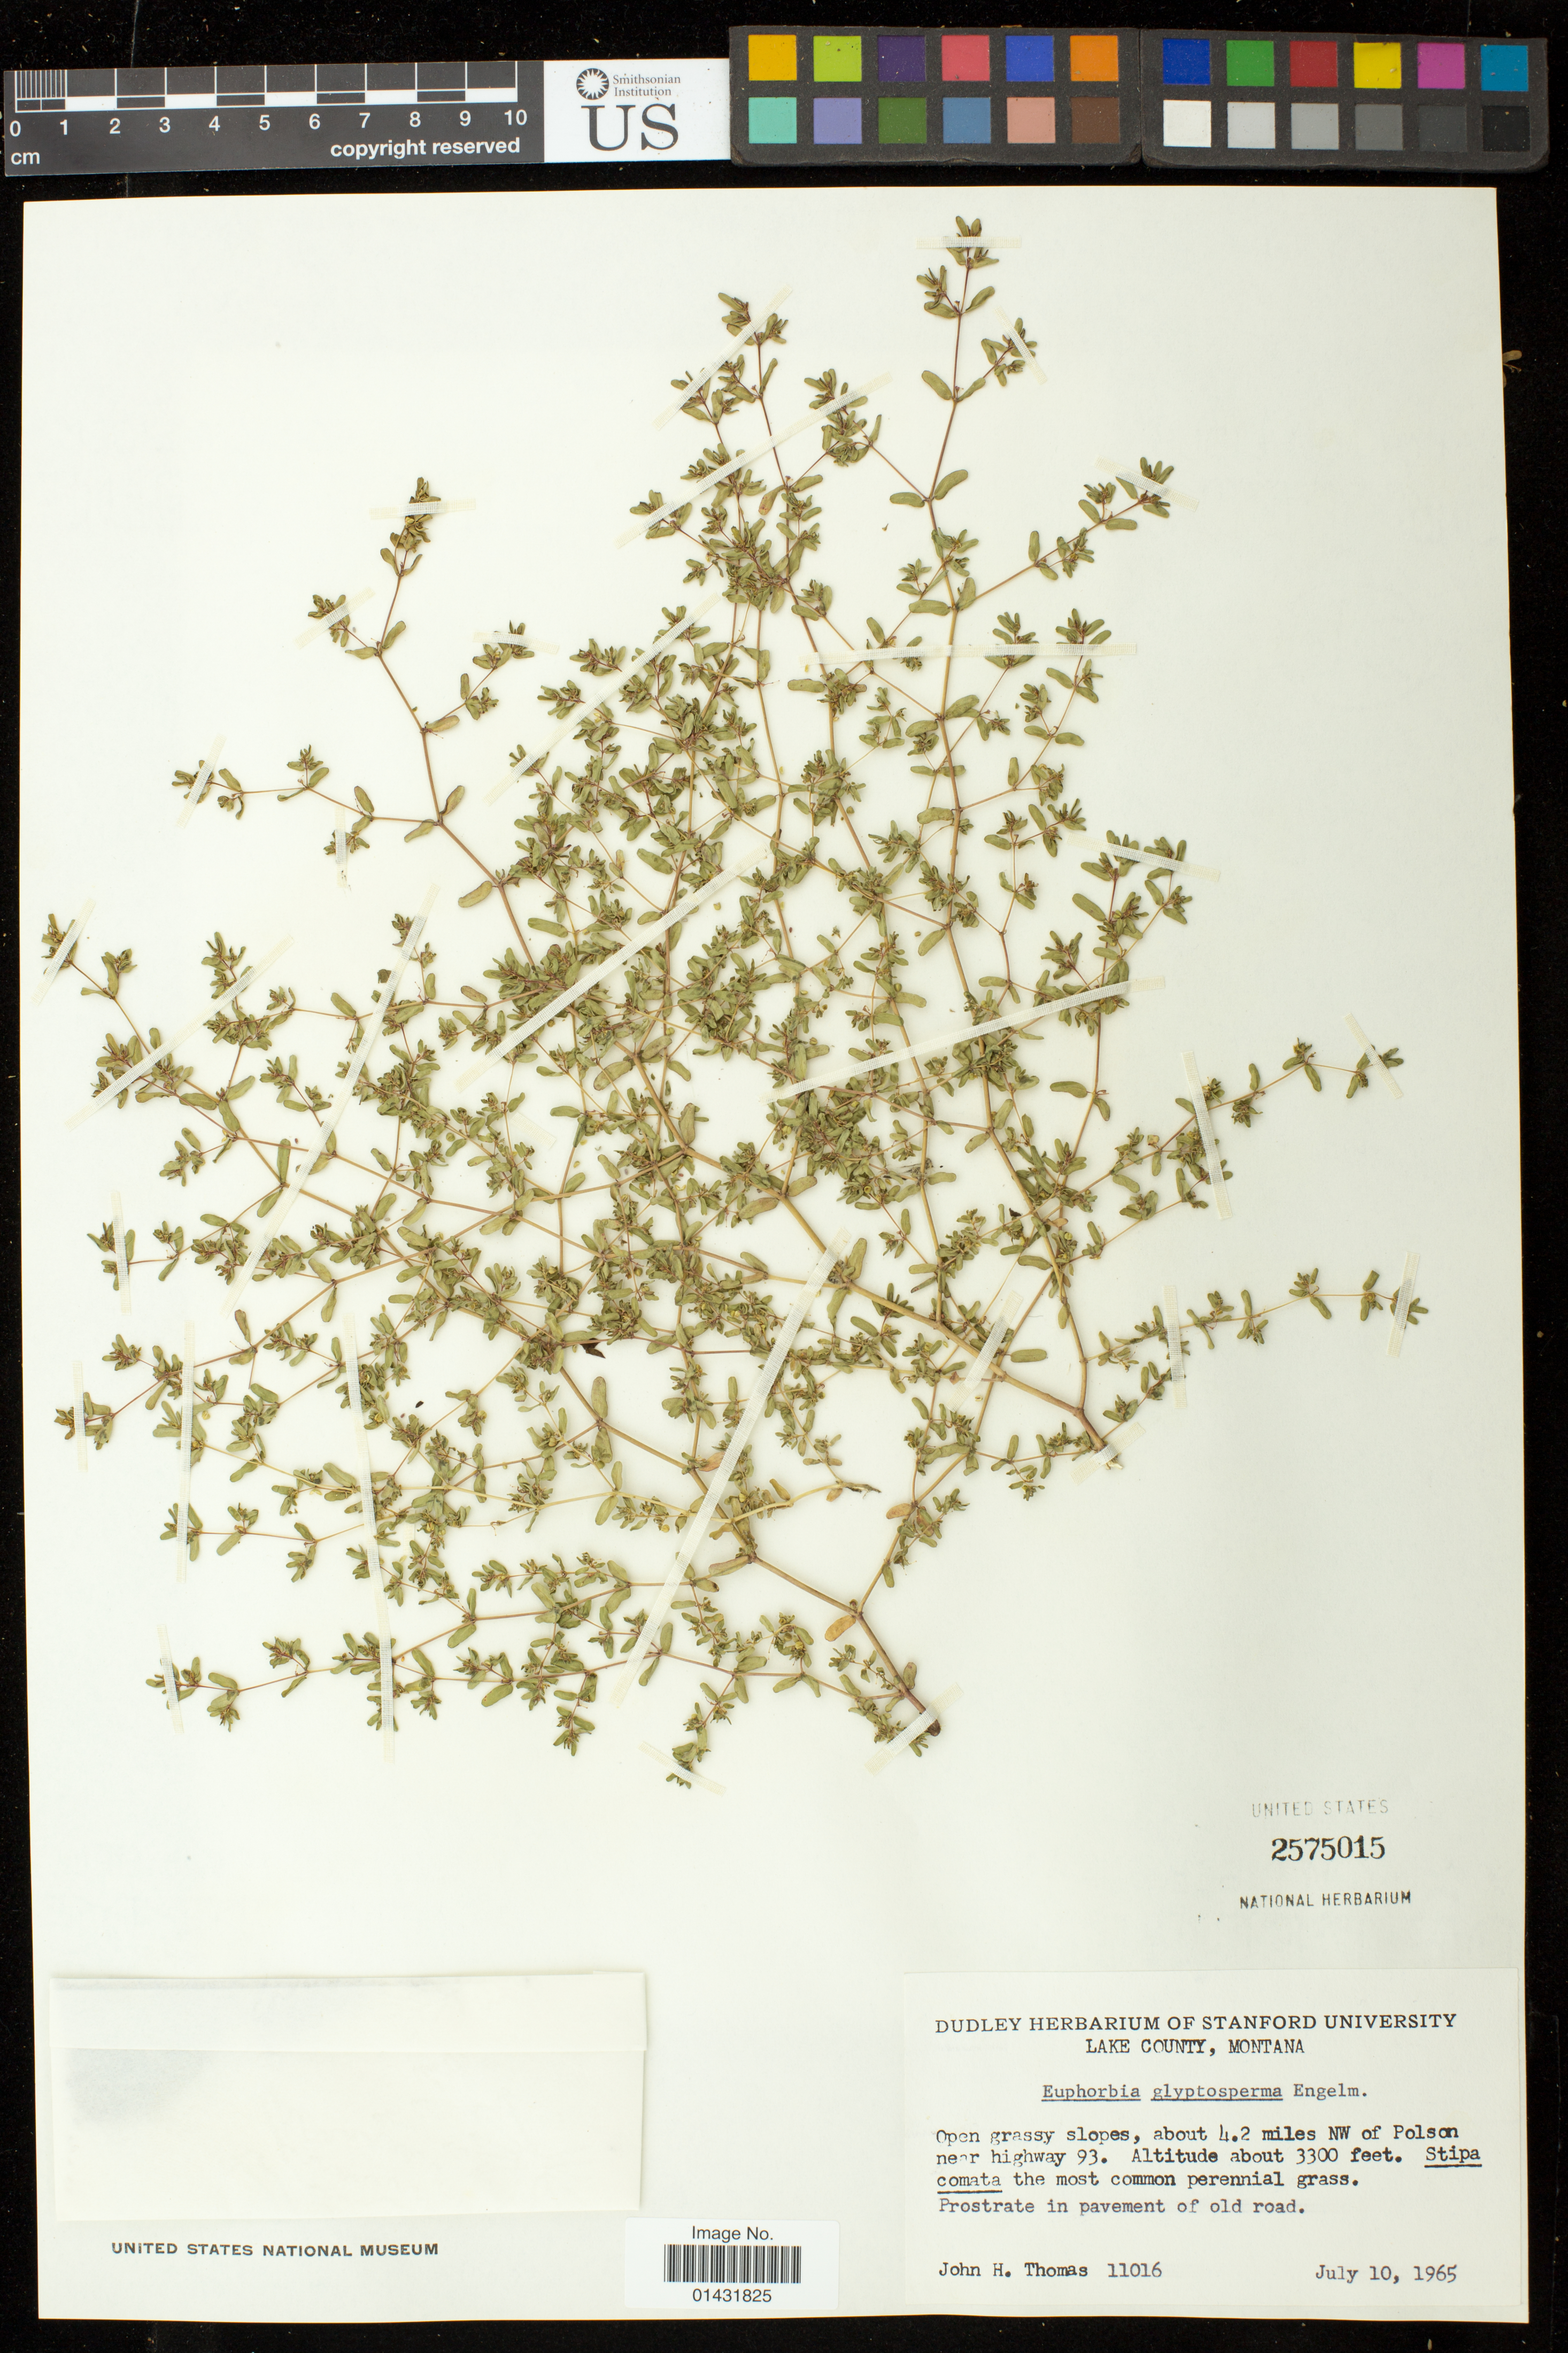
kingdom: Plantae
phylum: Tracheophyta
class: Magnoliopsida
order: Malpighiales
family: Euphorbiaceae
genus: Euphorbia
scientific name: Euphorbia glyptosperma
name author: Engelm.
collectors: J. H. Thomas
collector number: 11016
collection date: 1965-07-10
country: United States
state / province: Montana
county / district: Lake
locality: Open grassy slopes, about 4.2 miles NW of Polson near highway 93.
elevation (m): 1006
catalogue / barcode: US 2575015